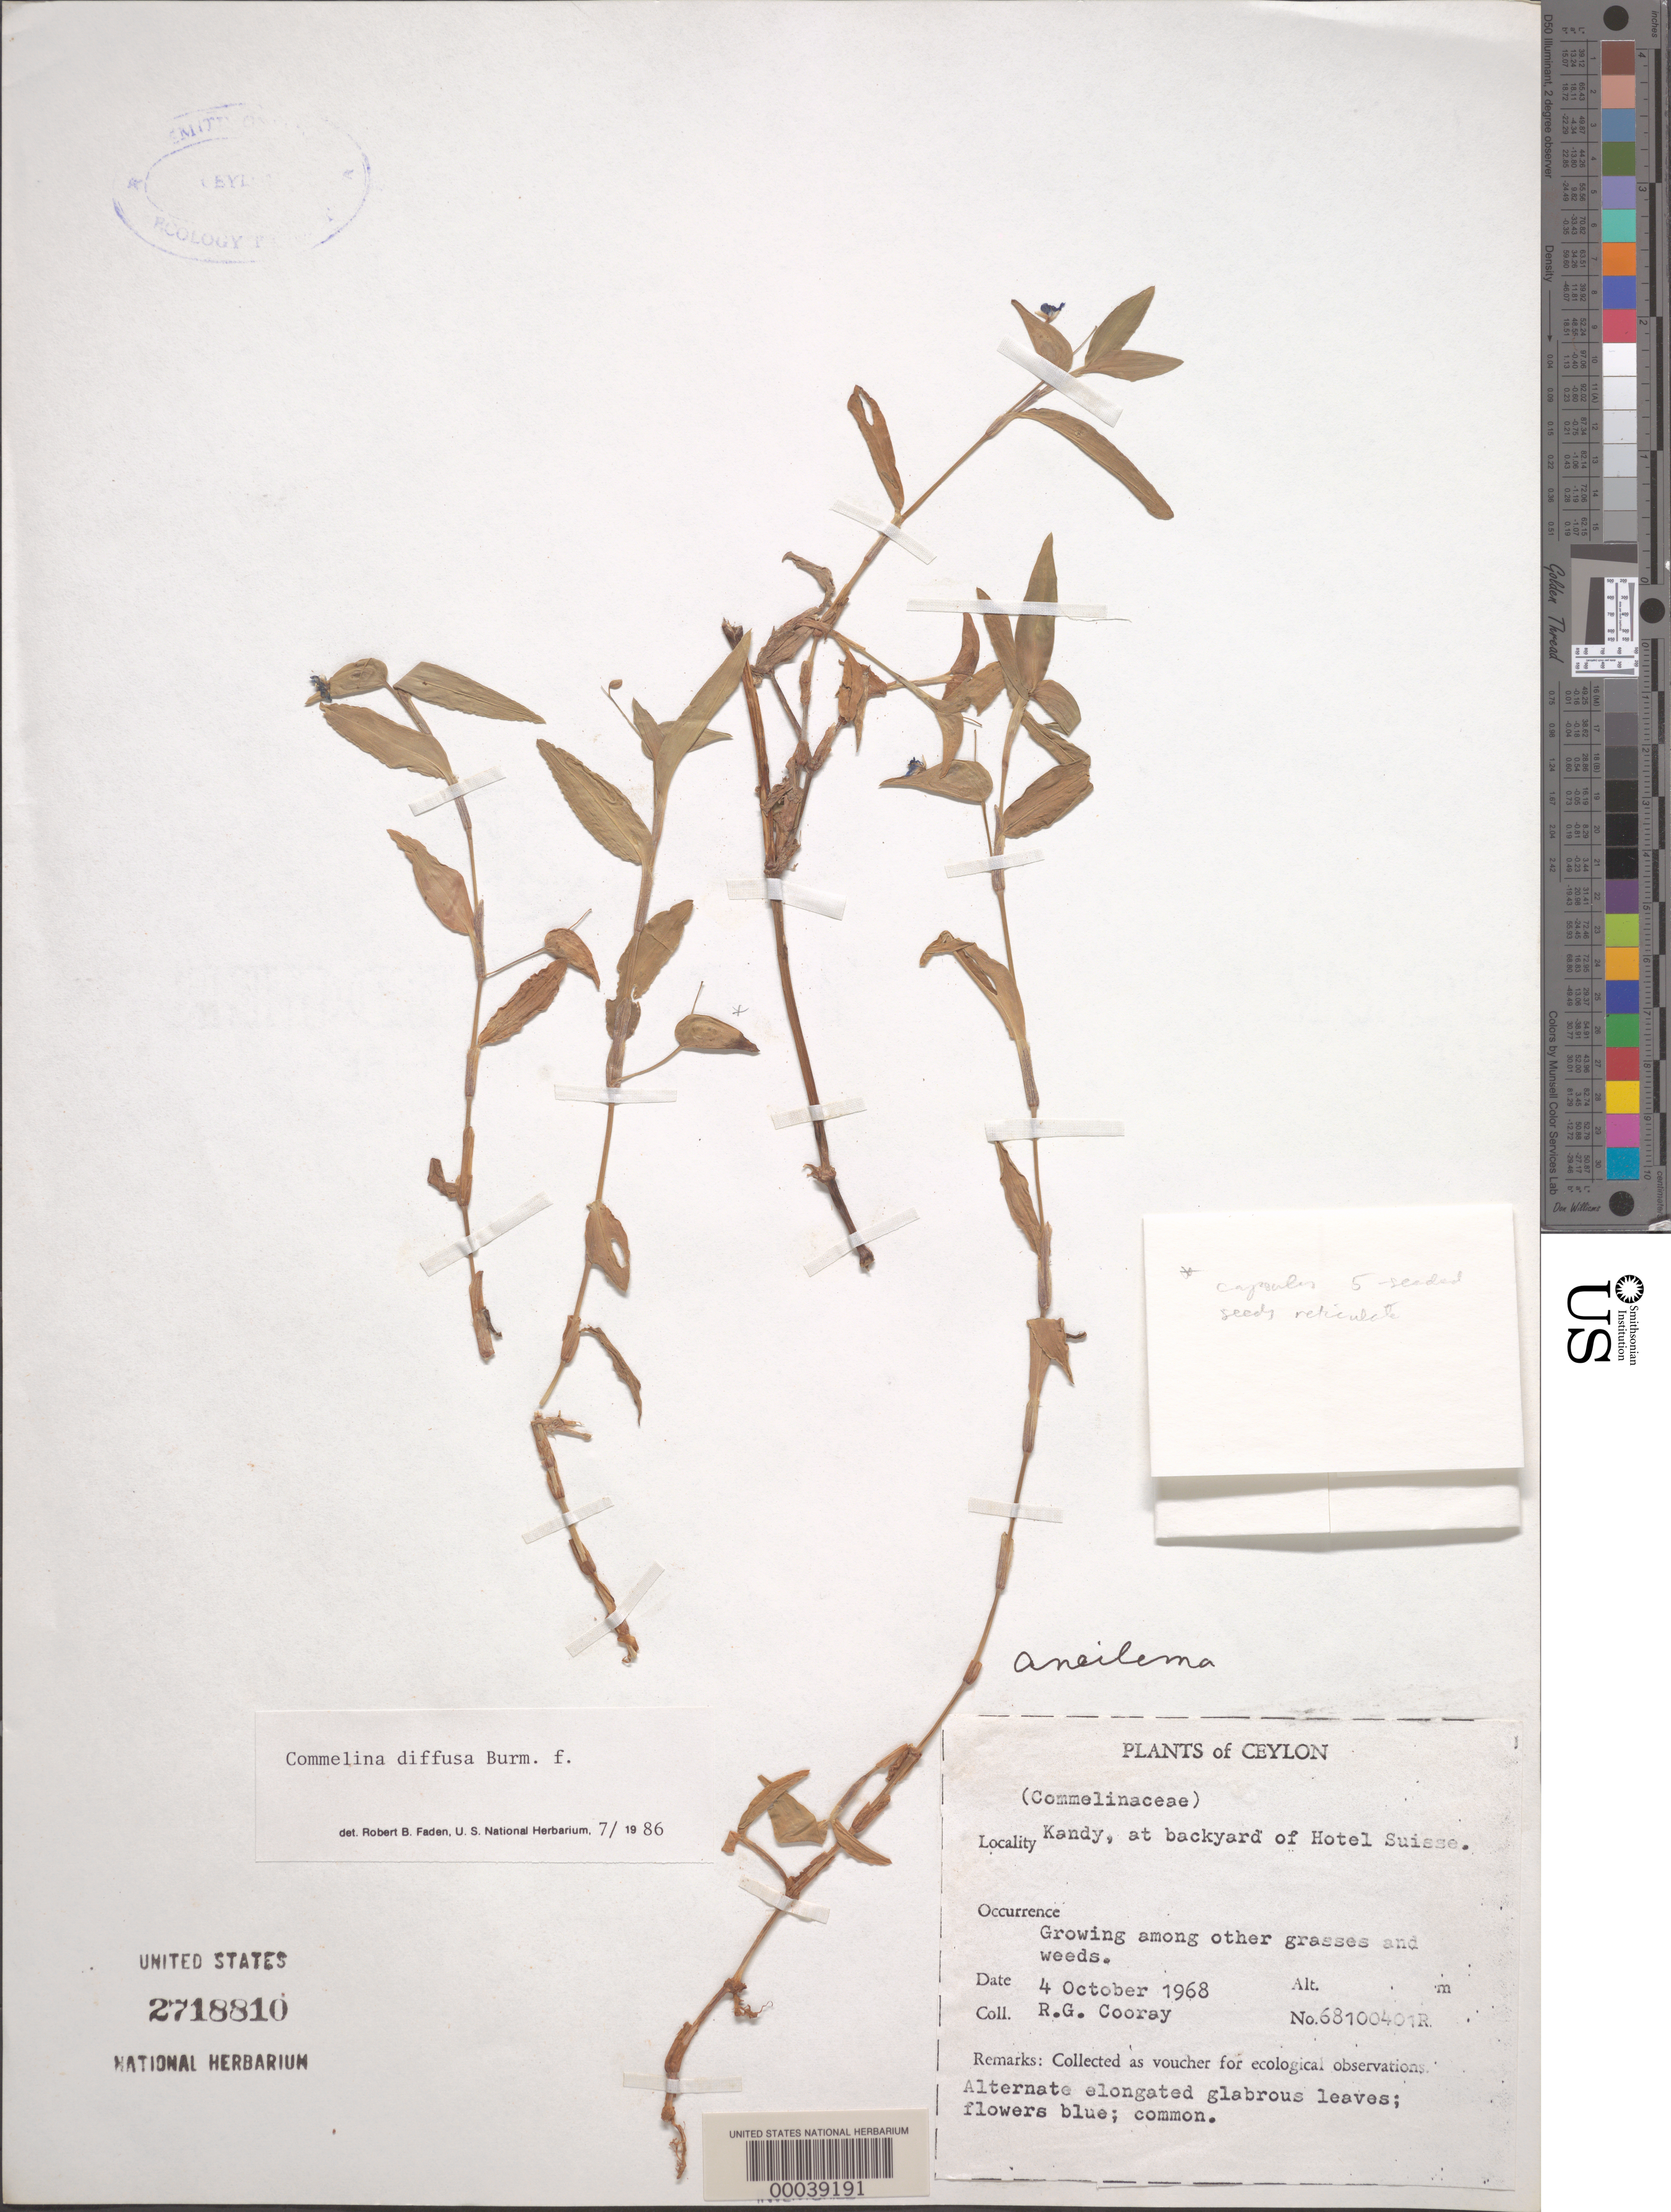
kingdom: Plantae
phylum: Tracheophyta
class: Liliopsida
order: Commelinales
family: Commelinaceae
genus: Commelina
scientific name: Commelina diffusa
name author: Burm. f.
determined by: Faden, Robert B., (US), Smithsonian Institution - National Museum of Natural History (UNITED STATES)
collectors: R. Cooray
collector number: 68100401r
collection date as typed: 04 Oct 1968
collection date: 1968-10-04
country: Sri Lanka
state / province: Central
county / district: Kandy Dist.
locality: Kandy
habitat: Backyard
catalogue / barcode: US 2718810